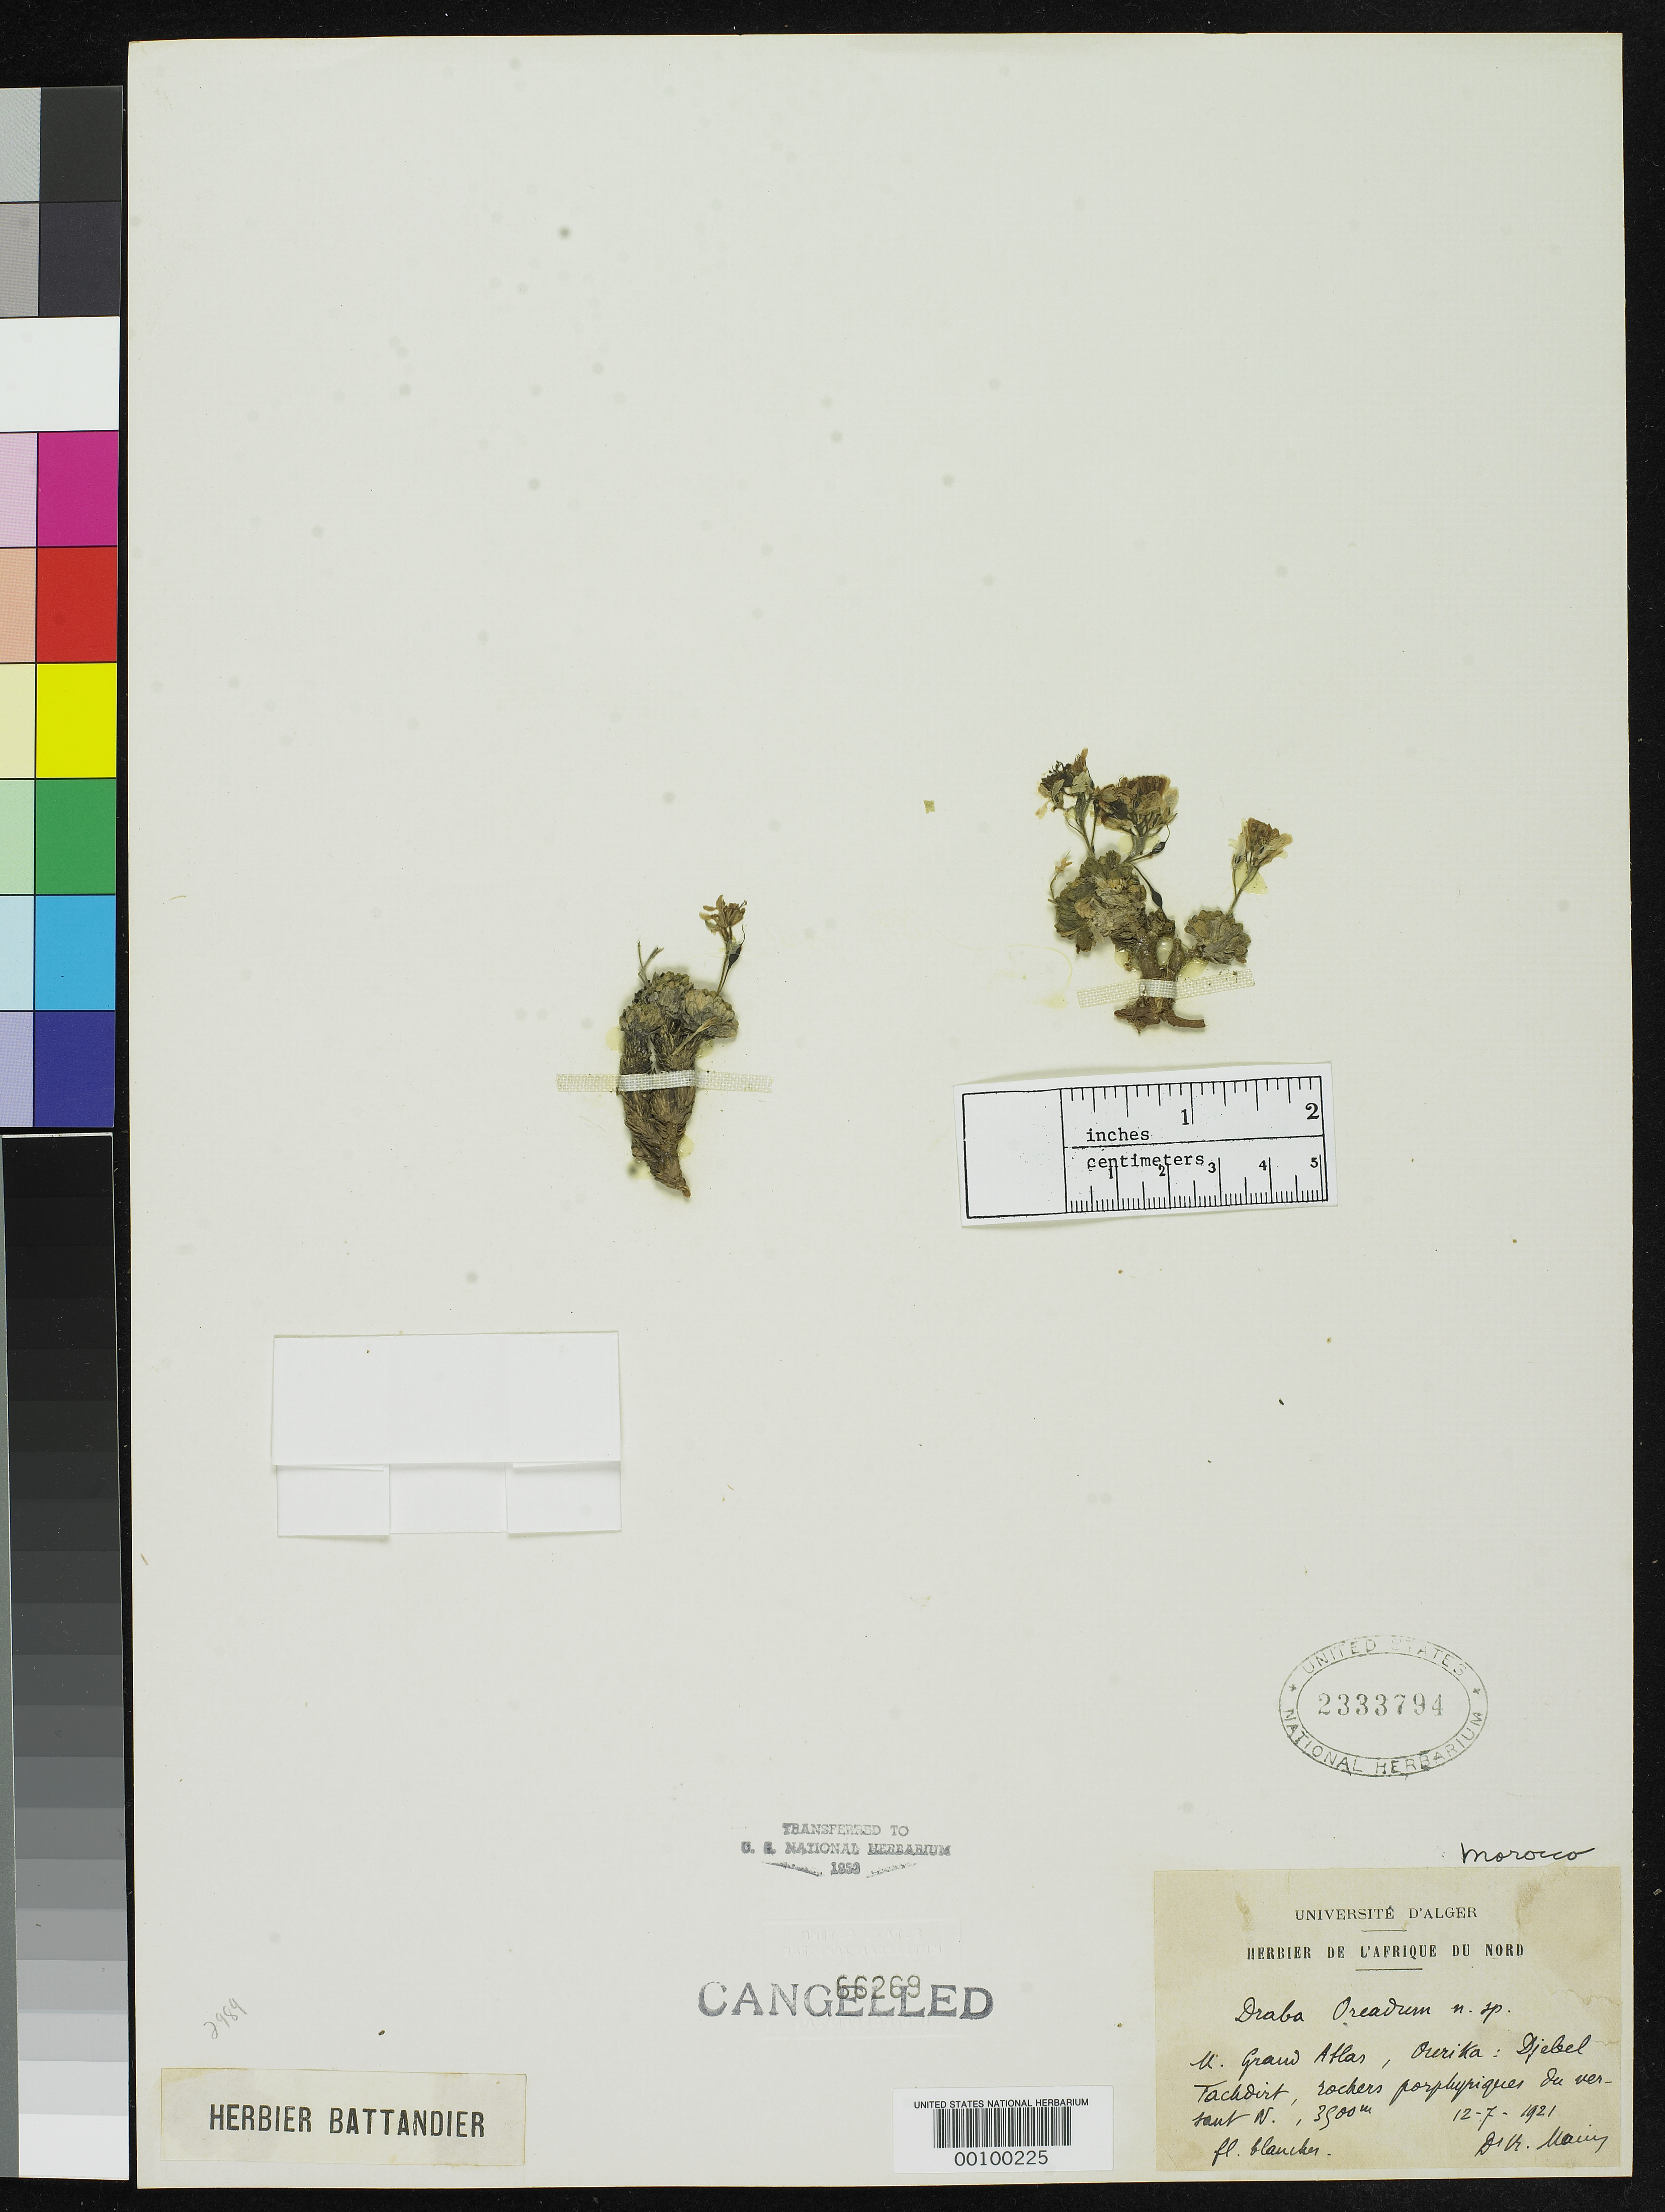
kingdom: Plantae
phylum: Tracheophyta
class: Magnoliopsida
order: Brassicales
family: Brassicaceae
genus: Draba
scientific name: Draba oreadum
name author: Maire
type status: Isotype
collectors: Maire, --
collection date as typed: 07 Dec 1921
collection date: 1921-12-07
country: Morocco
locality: Greater Atlas Mts., Mt. Tachdiri, Ourika.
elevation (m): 3400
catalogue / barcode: US 2333794